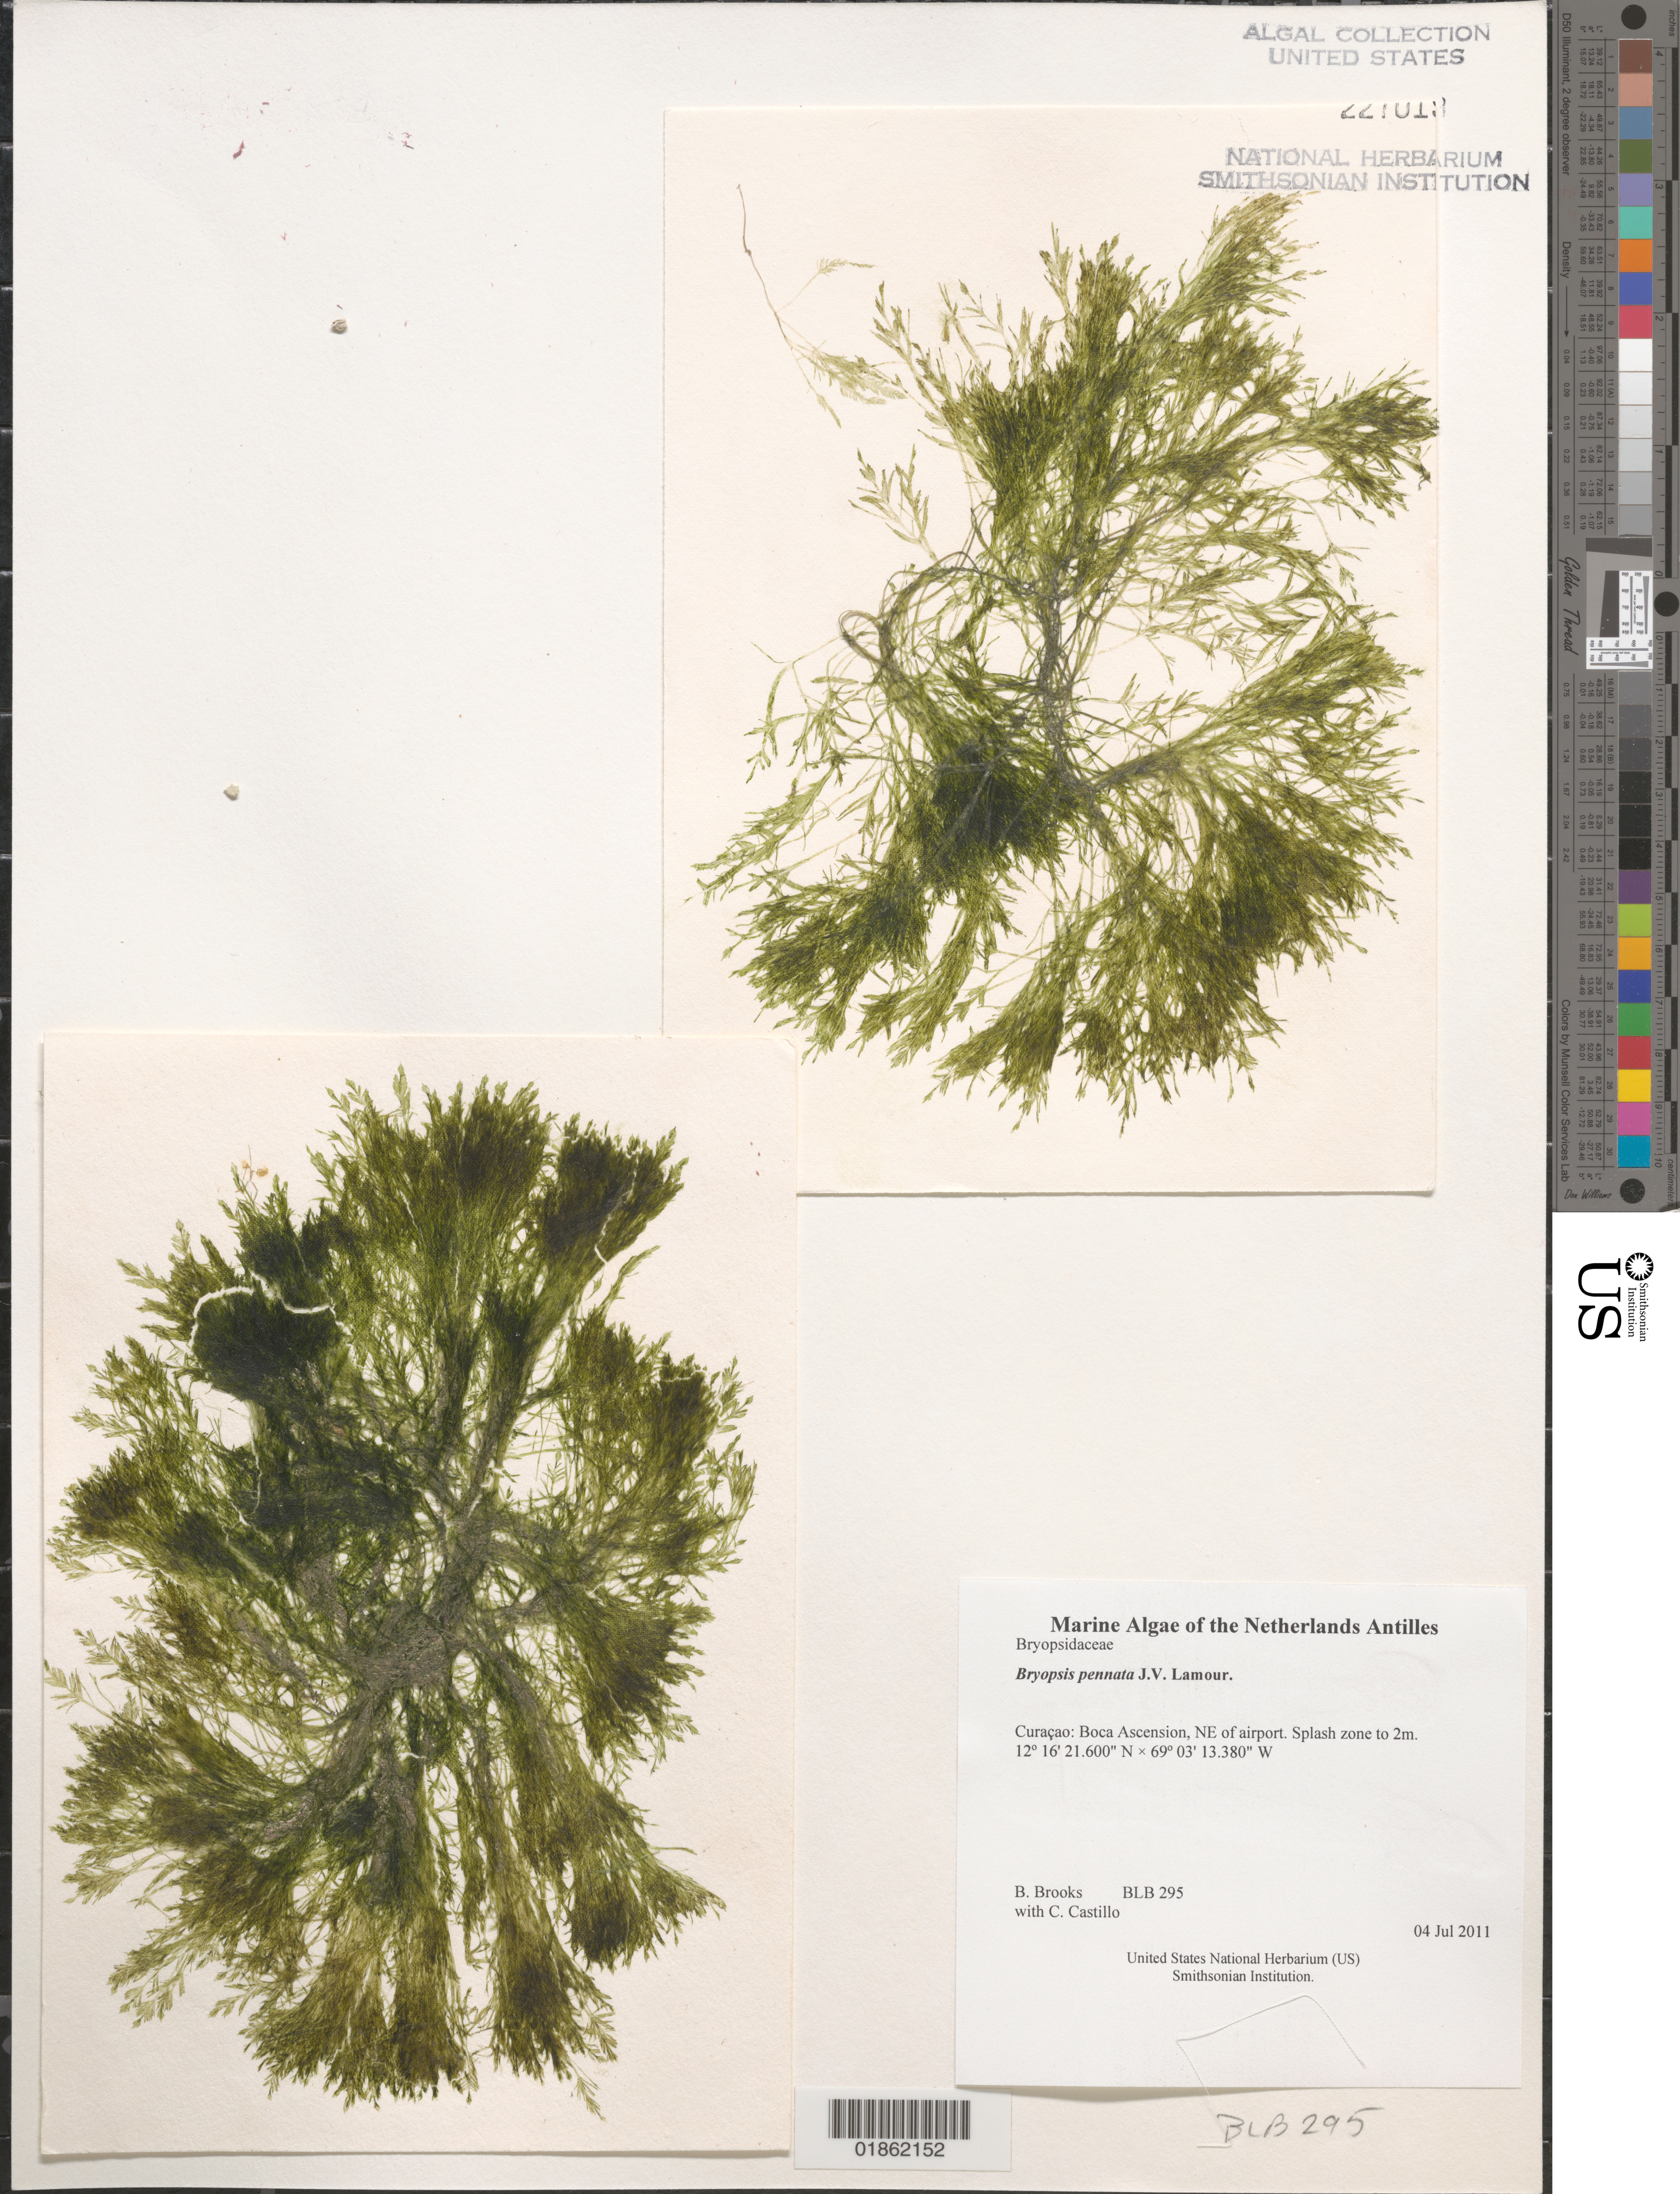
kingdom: Plantae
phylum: Chlorophyta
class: Ulvophyceae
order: Bryopsidales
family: Bryopsidaceae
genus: Bryopsis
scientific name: Bryopsis pennata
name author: J.V.Lamouroux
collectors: B. Brooks & C. Castillo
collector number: BLB 295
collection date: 2011-07-04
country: Curaçao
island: Curaçao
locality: Boca Ascension, NE of airport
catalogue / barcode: US 227019